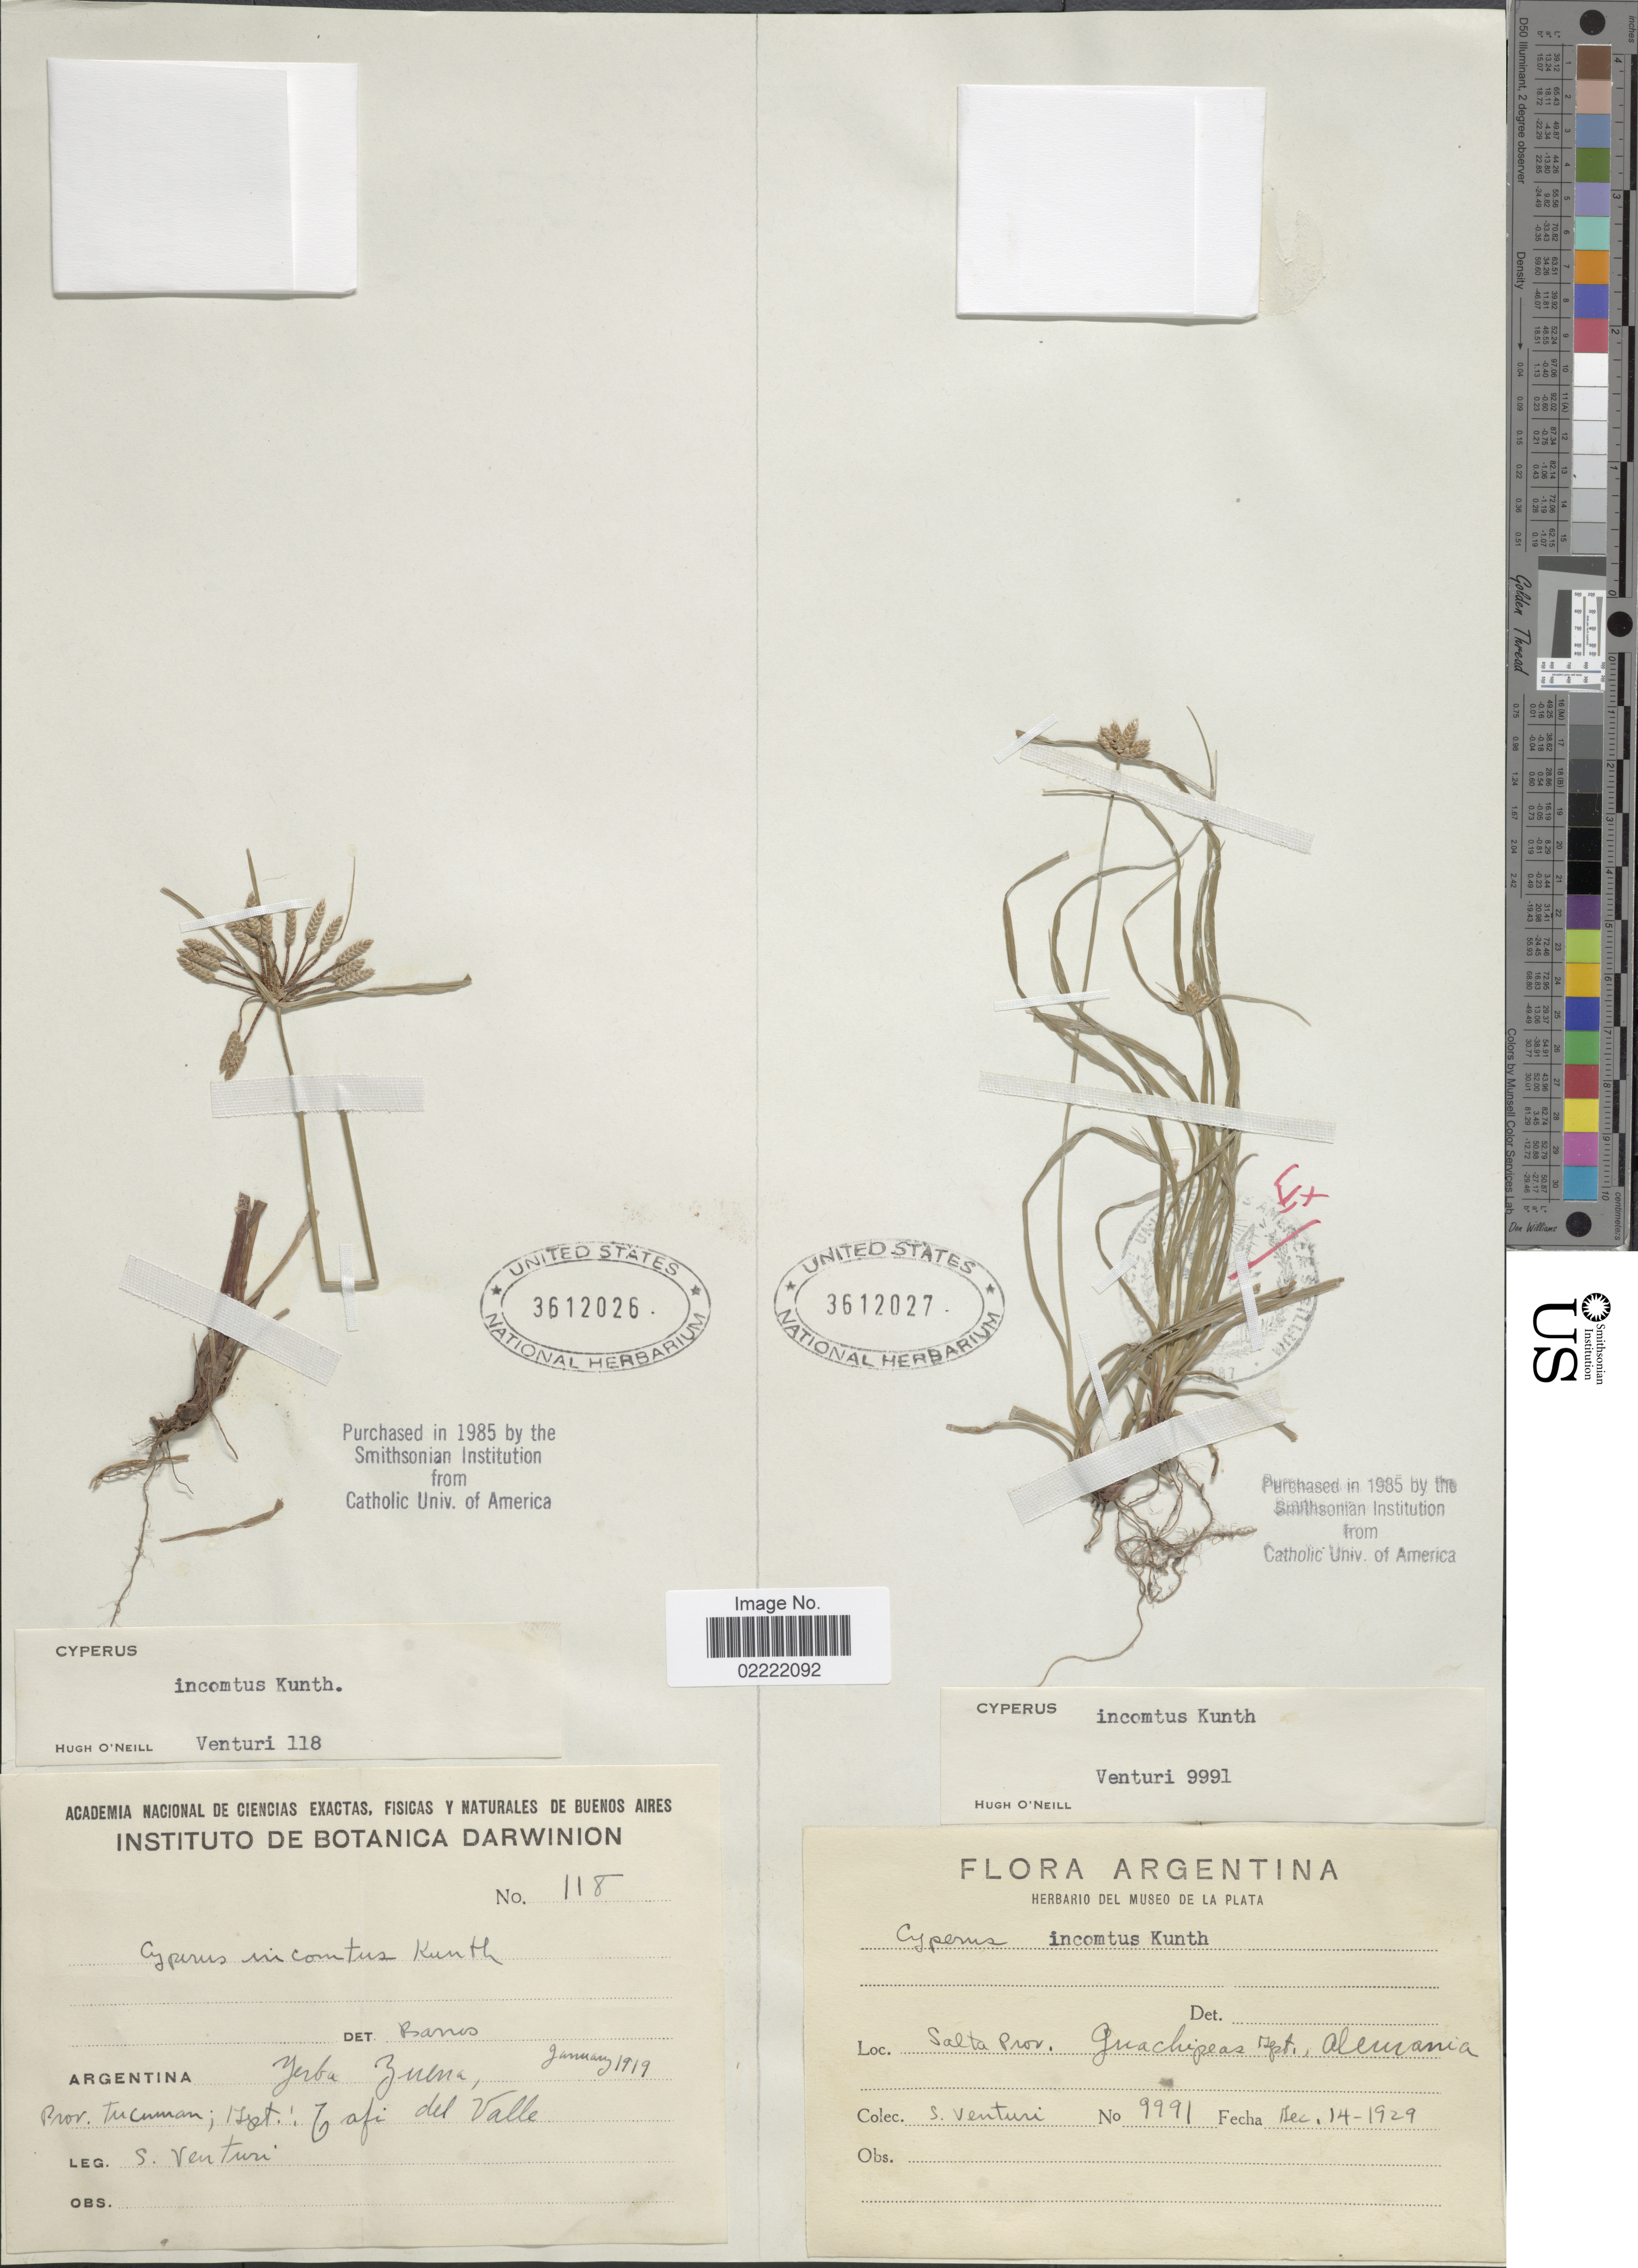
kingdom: Plantae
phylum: Tracheophyta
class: Liliopsida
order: Poales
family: Cyperaceae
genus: Cyperus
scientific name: Cyperus incomtus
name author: Kunth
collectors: S. Venturi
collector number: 118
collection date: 1919-01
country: Argentina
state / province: Tucuman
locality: Zerba Zulna, Dpt: Tafi del Valle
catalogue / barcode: US 3612026